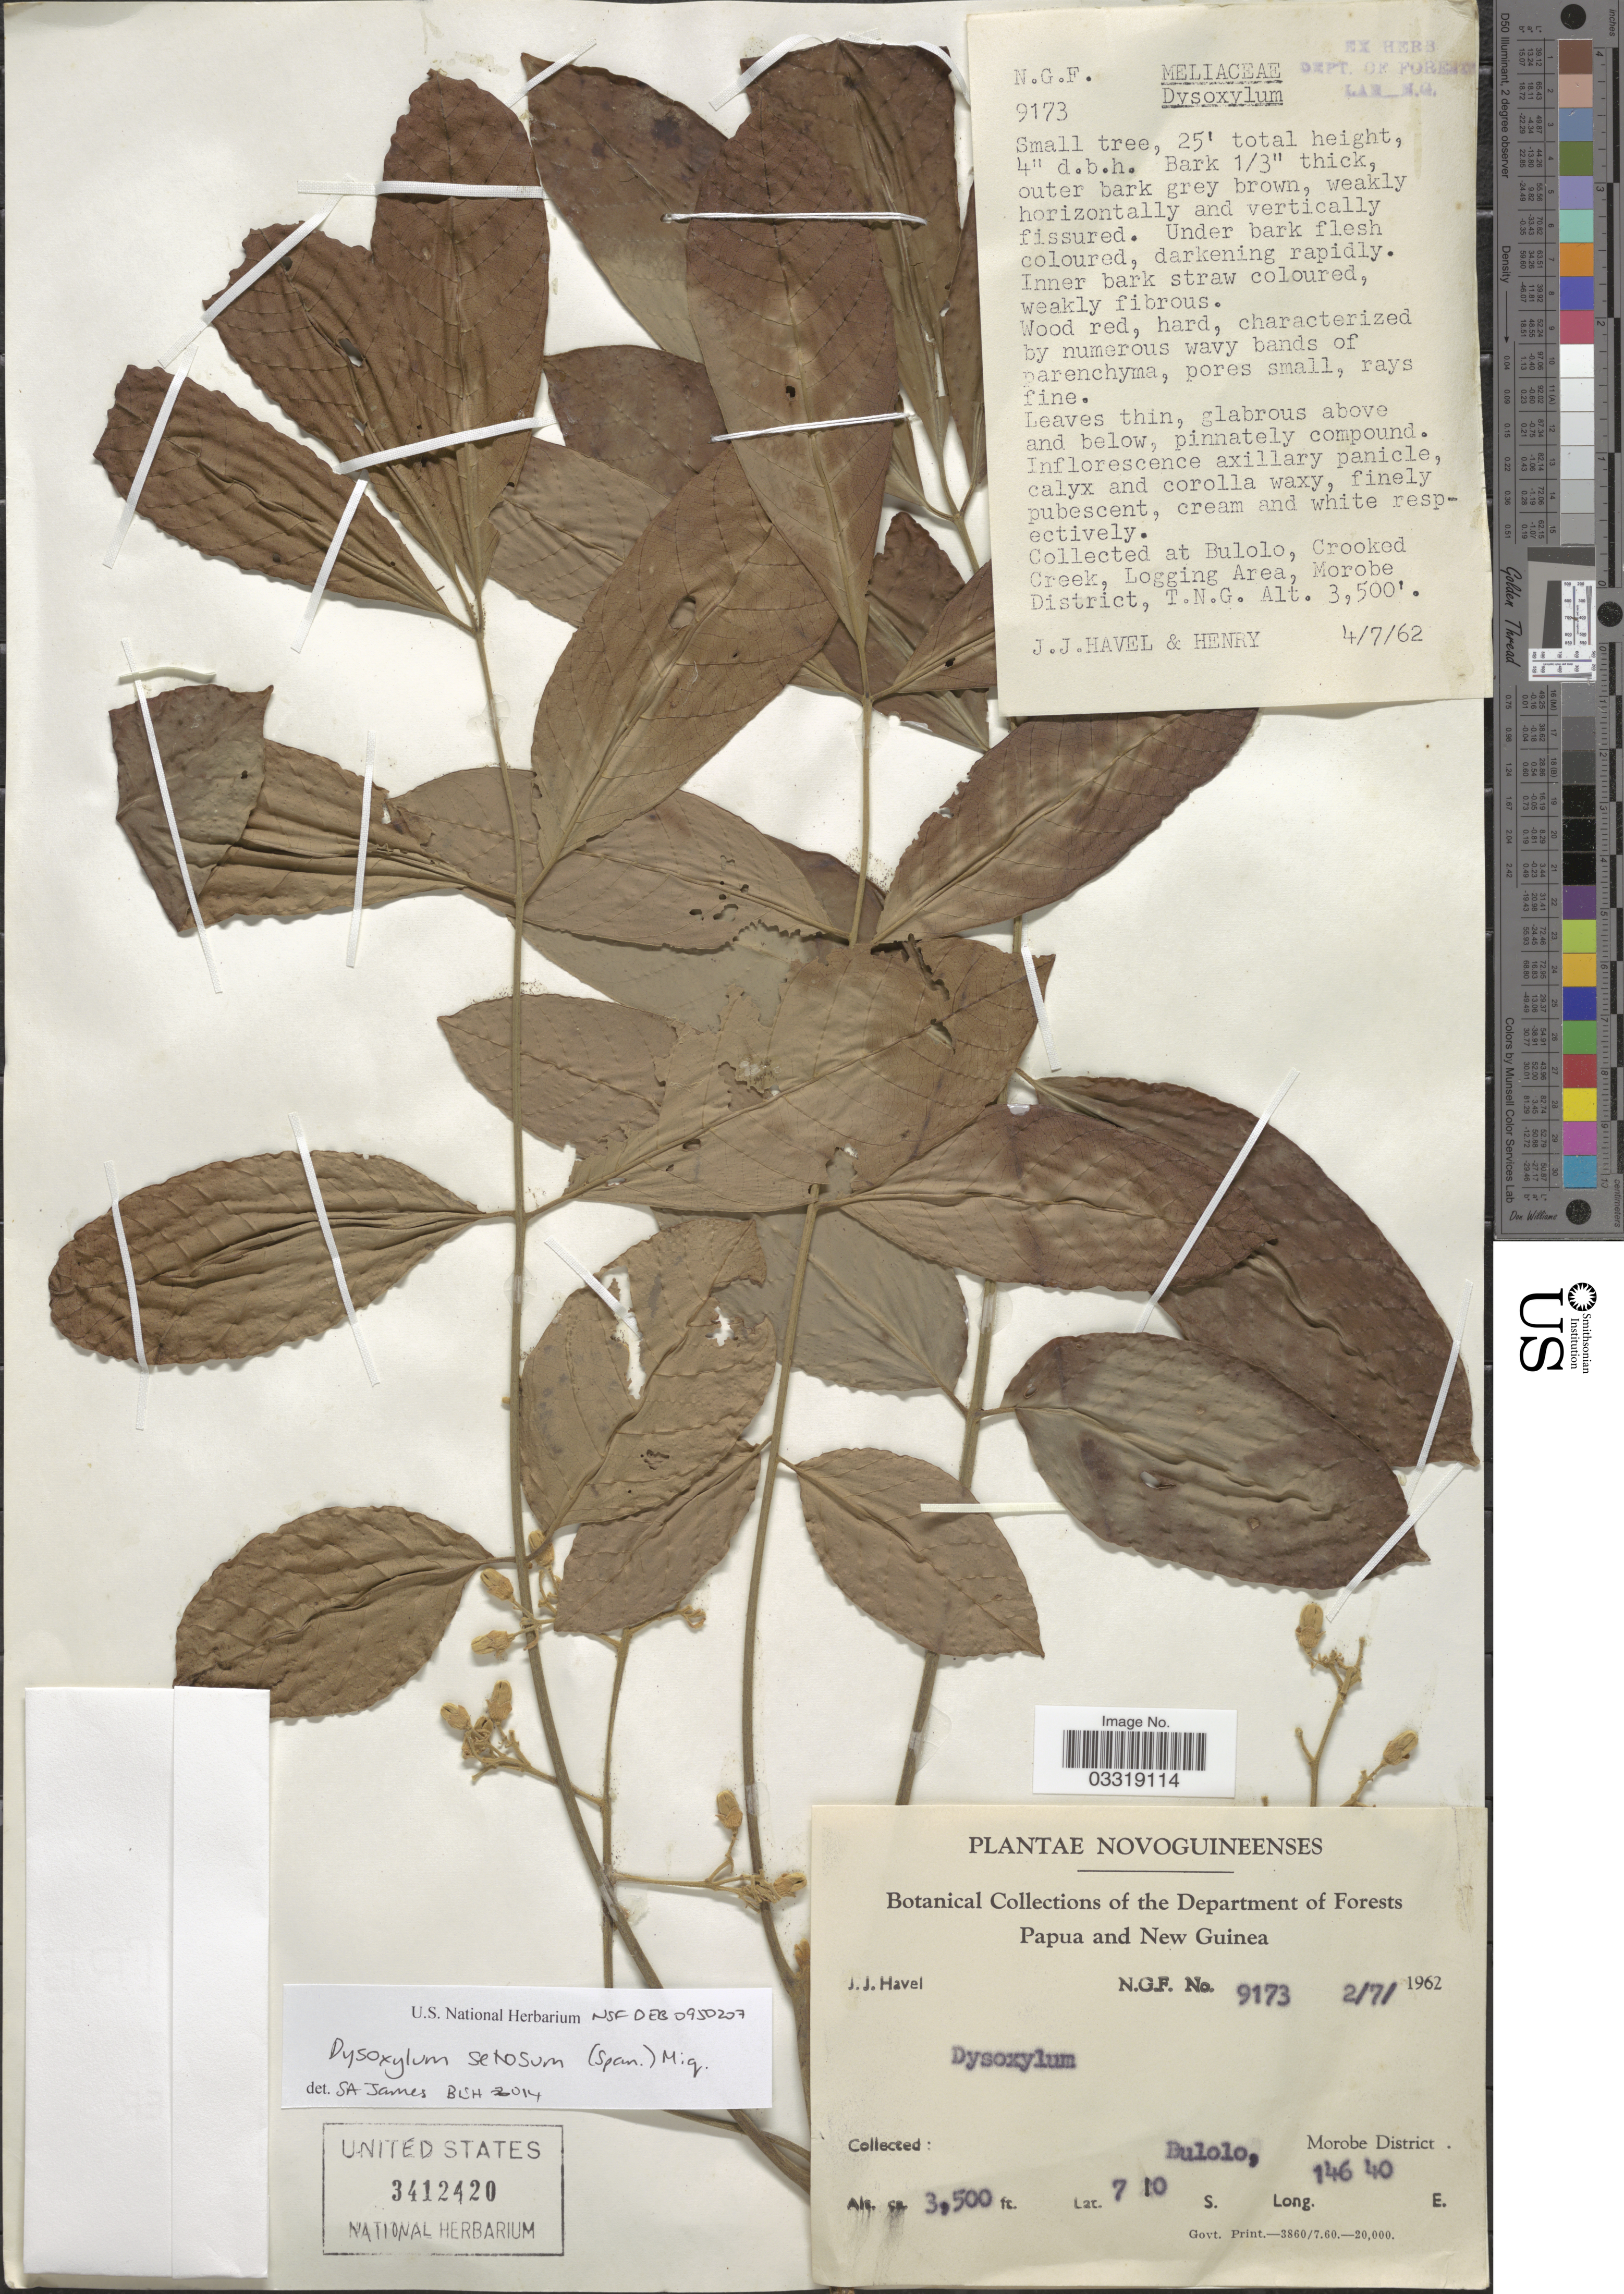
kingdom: Plantae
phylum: Tracheophyta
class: Magnoliopsida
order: Sapindales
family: Meliaceae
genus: Didymocheton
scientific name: Didymocheton setosus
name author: (Span.) Mabb. & Holzmeyer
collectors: J. Havel & -. Henry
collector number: NGF 9173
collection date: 1962-07-02/1962-07-04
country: Papua New Guinea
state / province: Morobe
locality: Novoguineenses. Papua and New Guinea. Bulolo. Crooked Creek, Logging Area, Morobe District, T.N.G.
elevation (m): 1067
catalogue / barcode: US 3412420